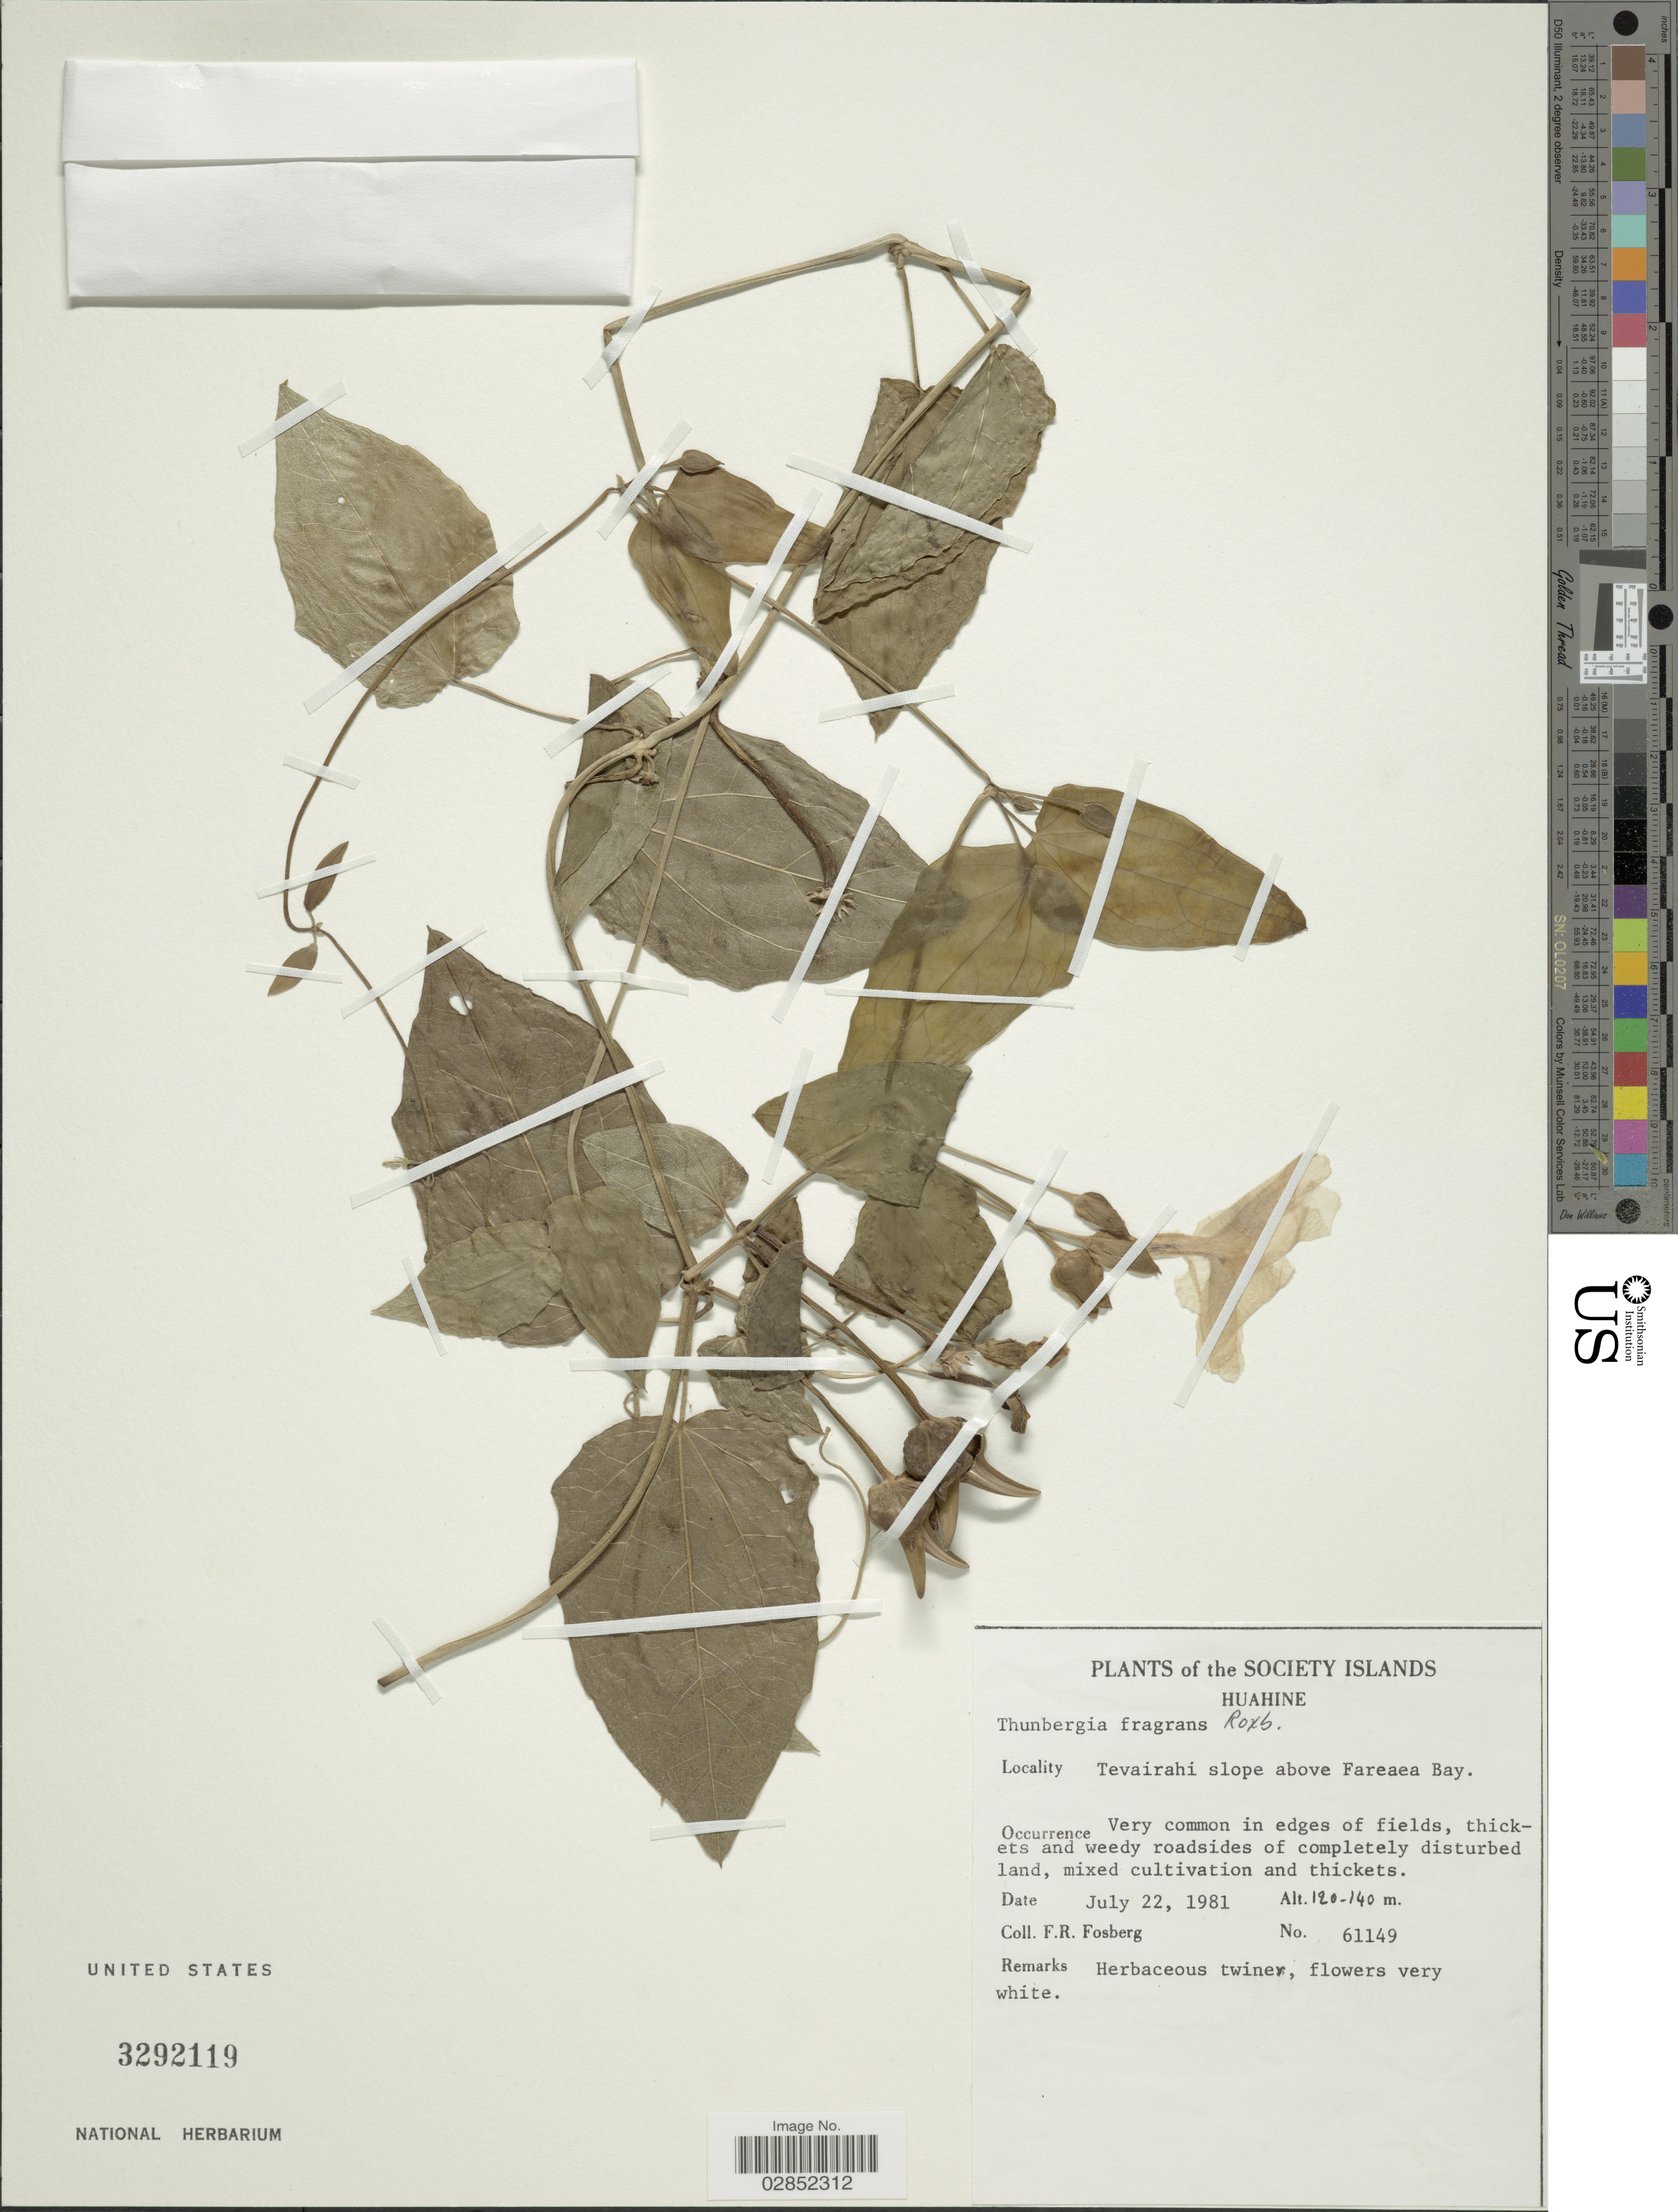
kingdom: Plantae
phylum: Tracheophyta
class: Magnoliopsida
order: Lamiales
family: Acanthaceae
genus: Thunbergia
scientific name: Thunbergia fragrans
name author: Roxb.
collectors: F. R. Fosberg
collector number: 61149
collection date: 1981-07-22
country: French Polynesia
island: Huahine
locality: Society Islands. Huahine. Tevairahi slope above Fareaea Bay.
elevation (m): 120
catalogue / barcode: US 3292119